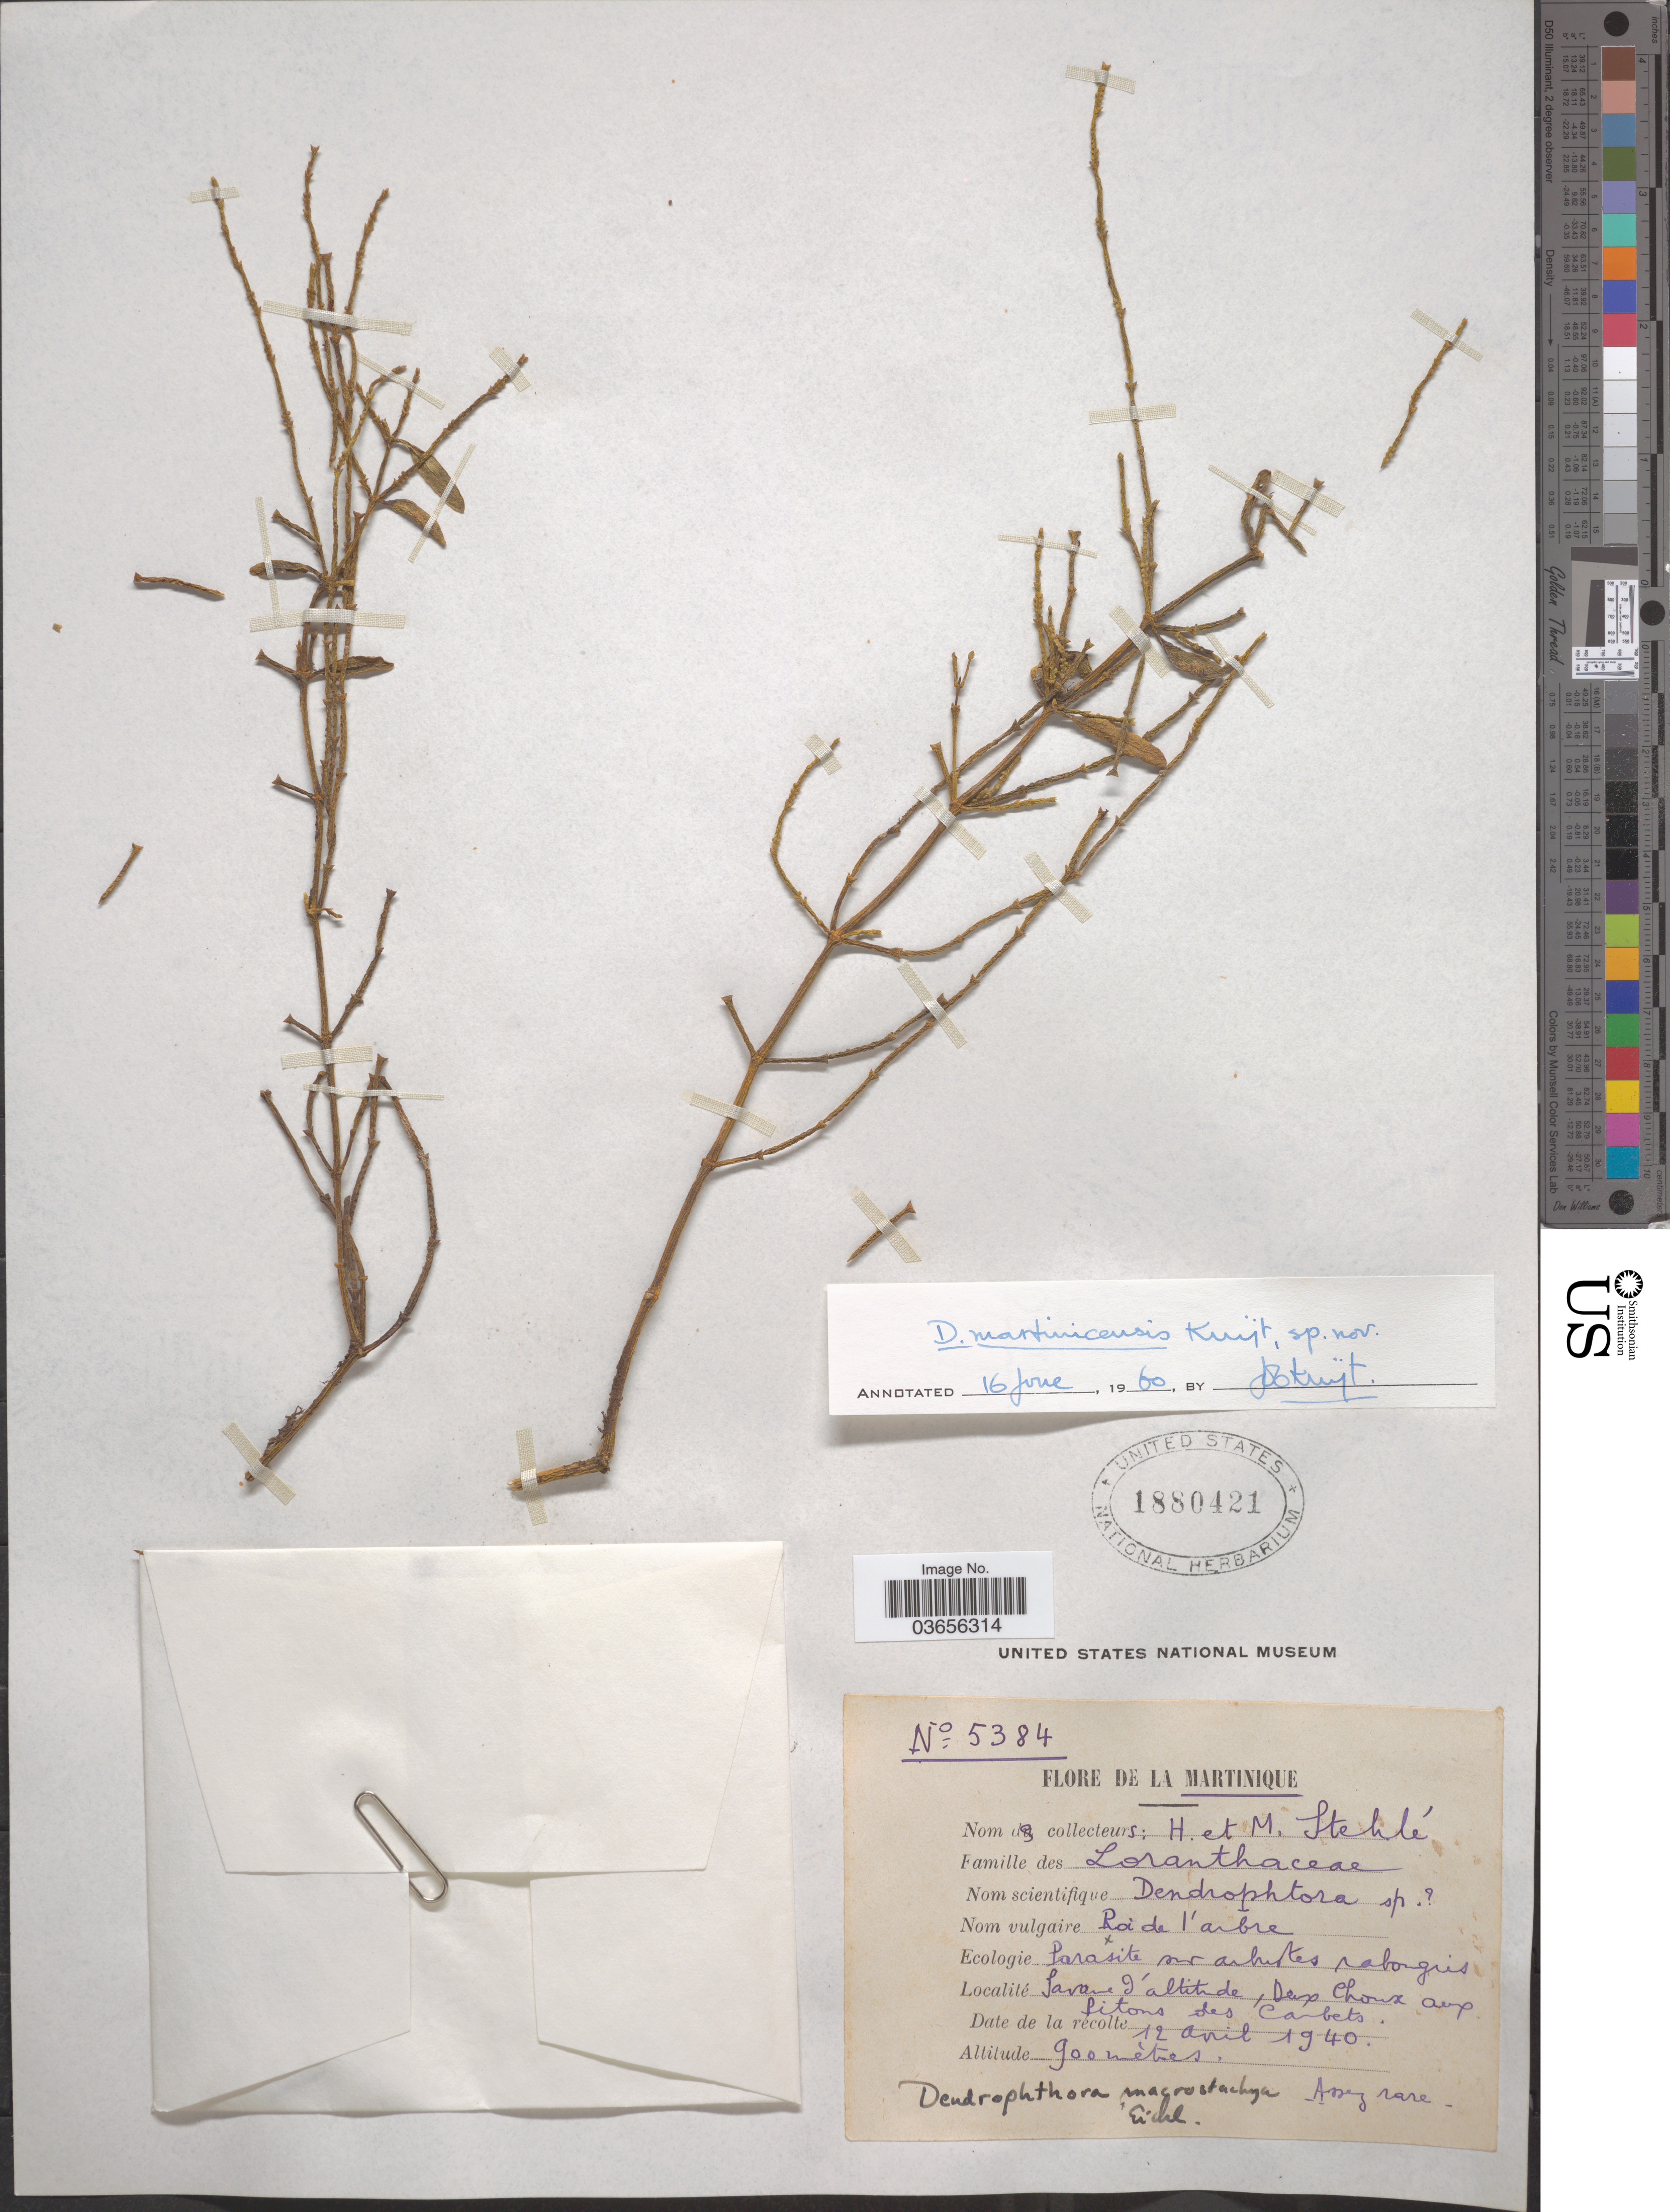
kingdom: Plantae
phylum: Tracheophyta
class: Magnoliopsida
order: Santalales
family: Viscaceae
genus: Dendrophthora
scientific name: Dendrophthora martinicensis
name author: Kuijt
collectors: H. Stehlé & M. Stehlé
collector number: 5384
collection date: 1940-04-12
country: Martinique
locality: Savane d'altitude, Deux Choux aux Pitons des Carbets.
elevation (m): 900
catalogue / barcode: US 1880421